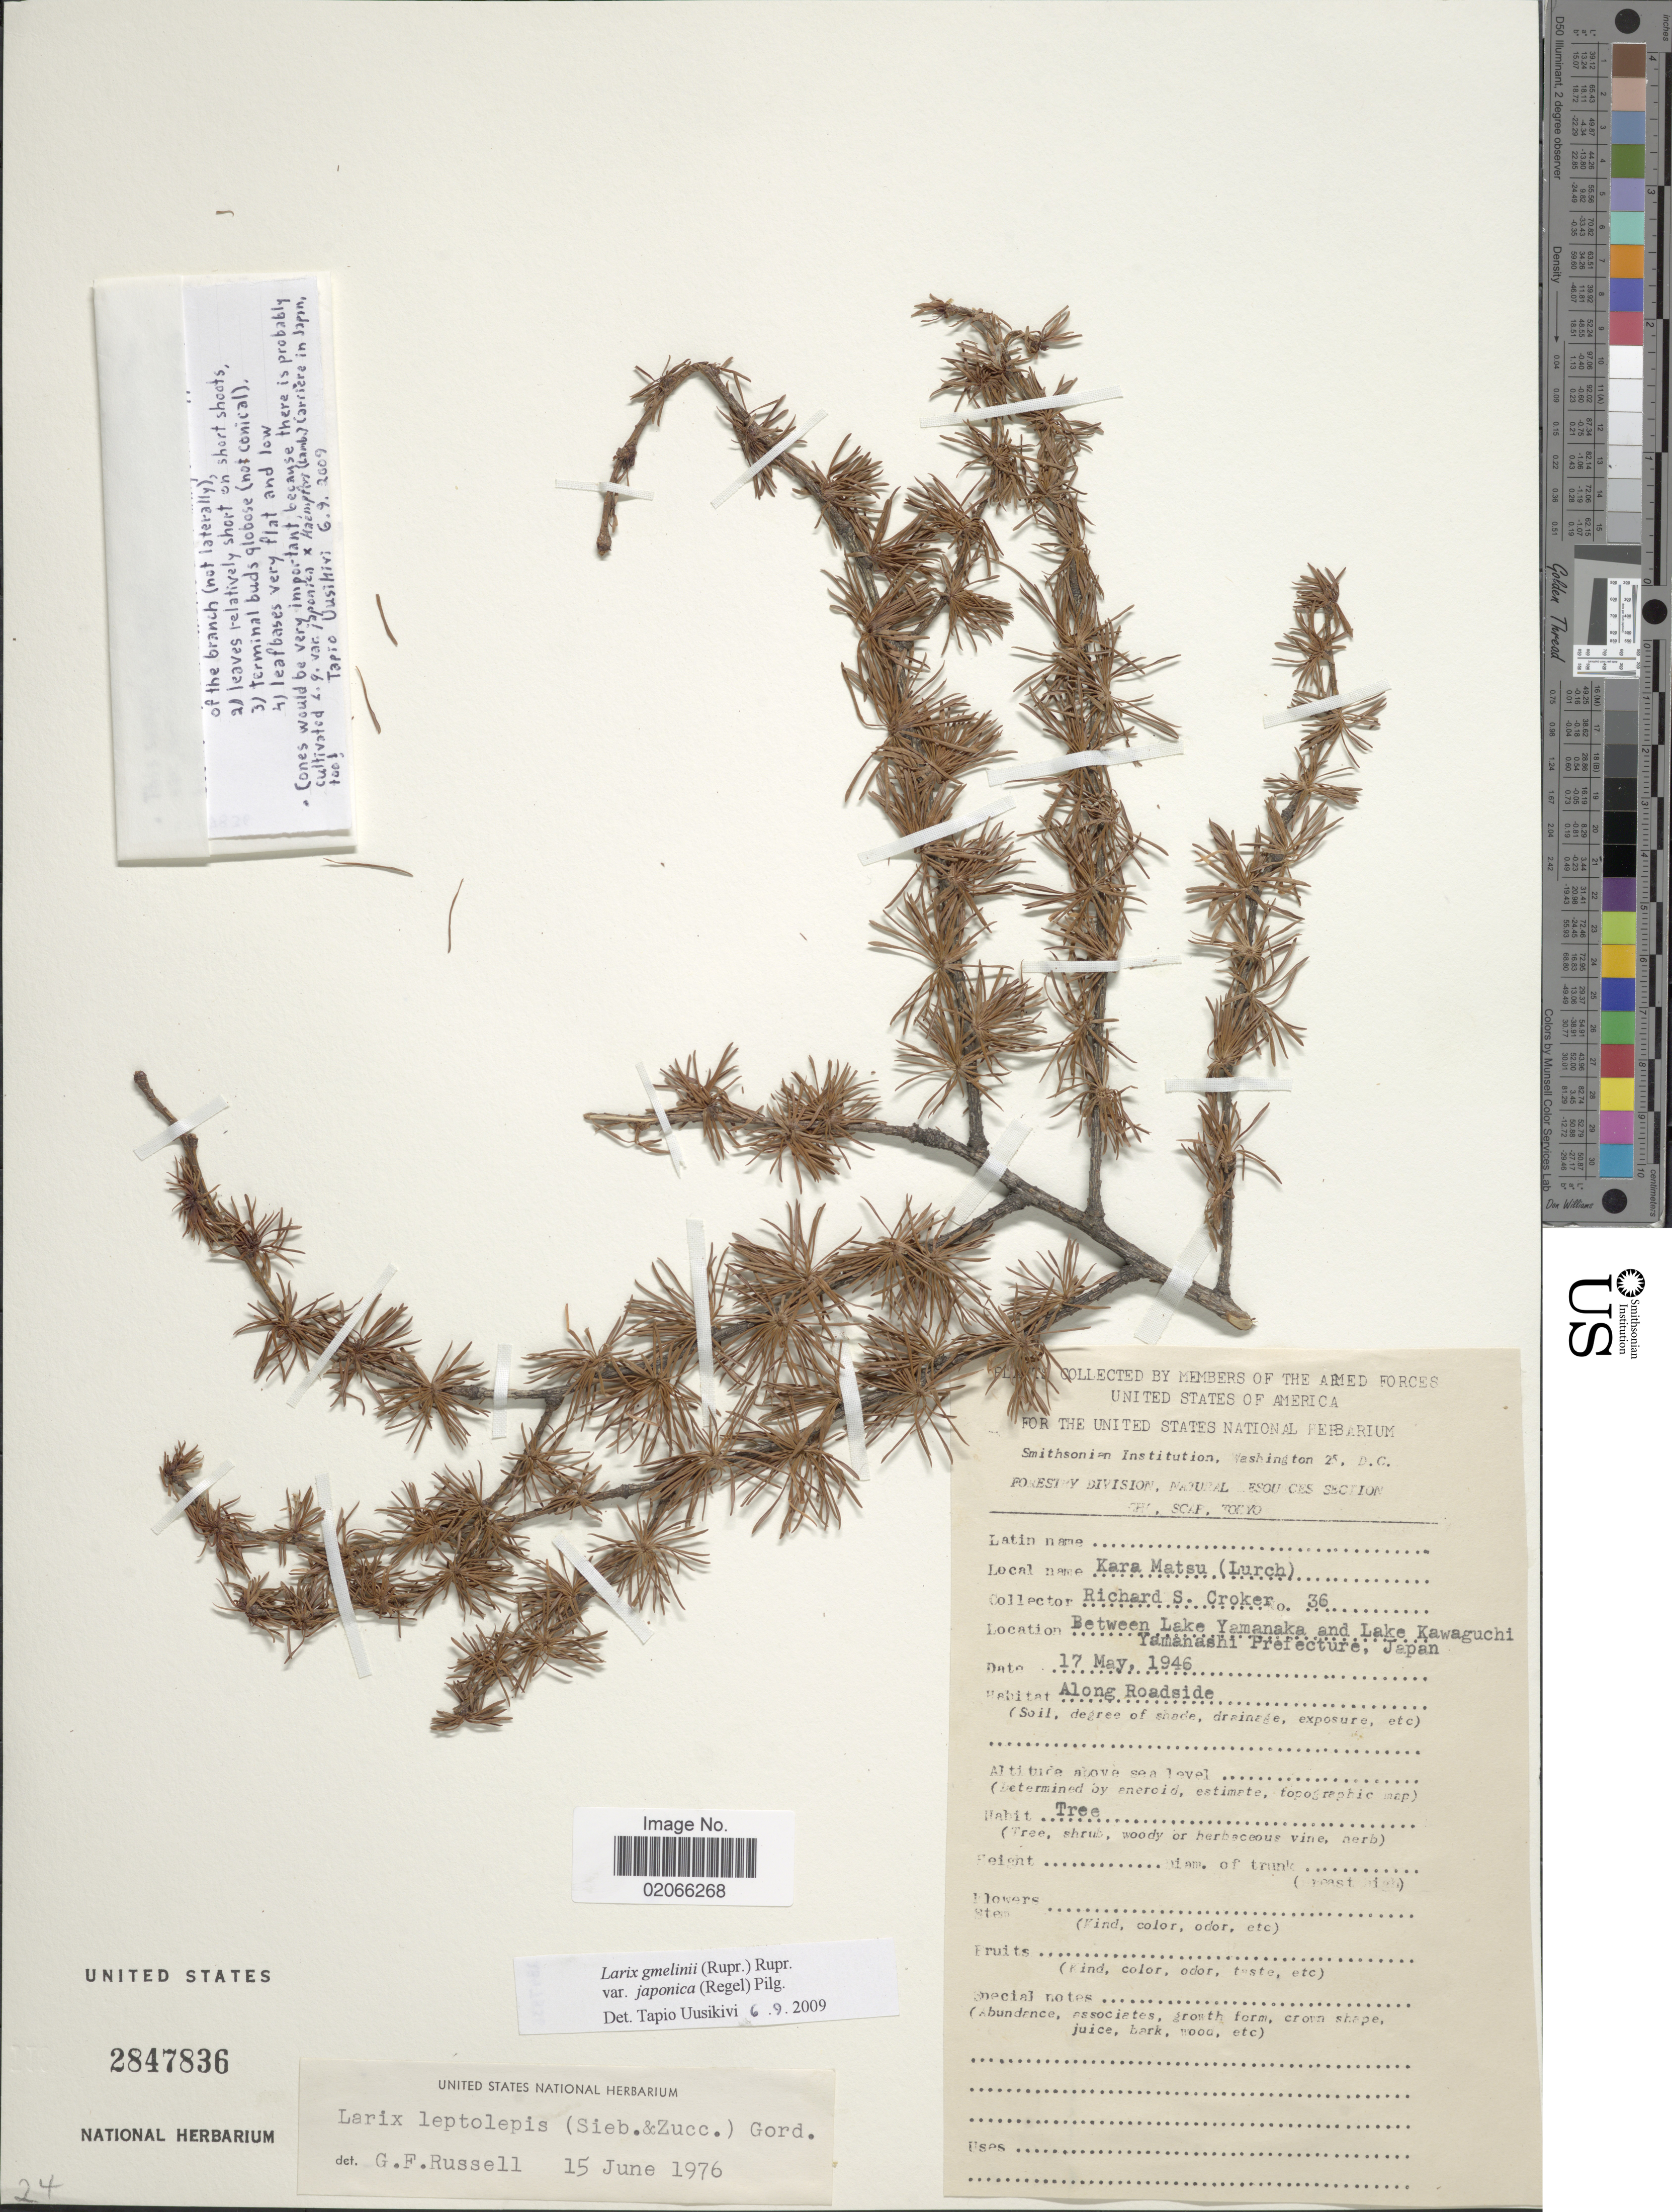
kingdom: Plantae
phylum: Tracheophyta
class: Pinopsida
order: Pinales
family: Pinaceae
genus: Larix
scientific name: Larix gmelinii var. japonica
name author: (Maxim. ex Regel) Pilg.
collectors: R. Croker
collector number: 36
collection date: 1946-05-17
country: Japan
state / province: Yamanasi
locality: Between Lake Yamanaka and Lake Kwaguchi, Yamanashi Prefecture, along roadside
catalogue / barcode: US 2847836